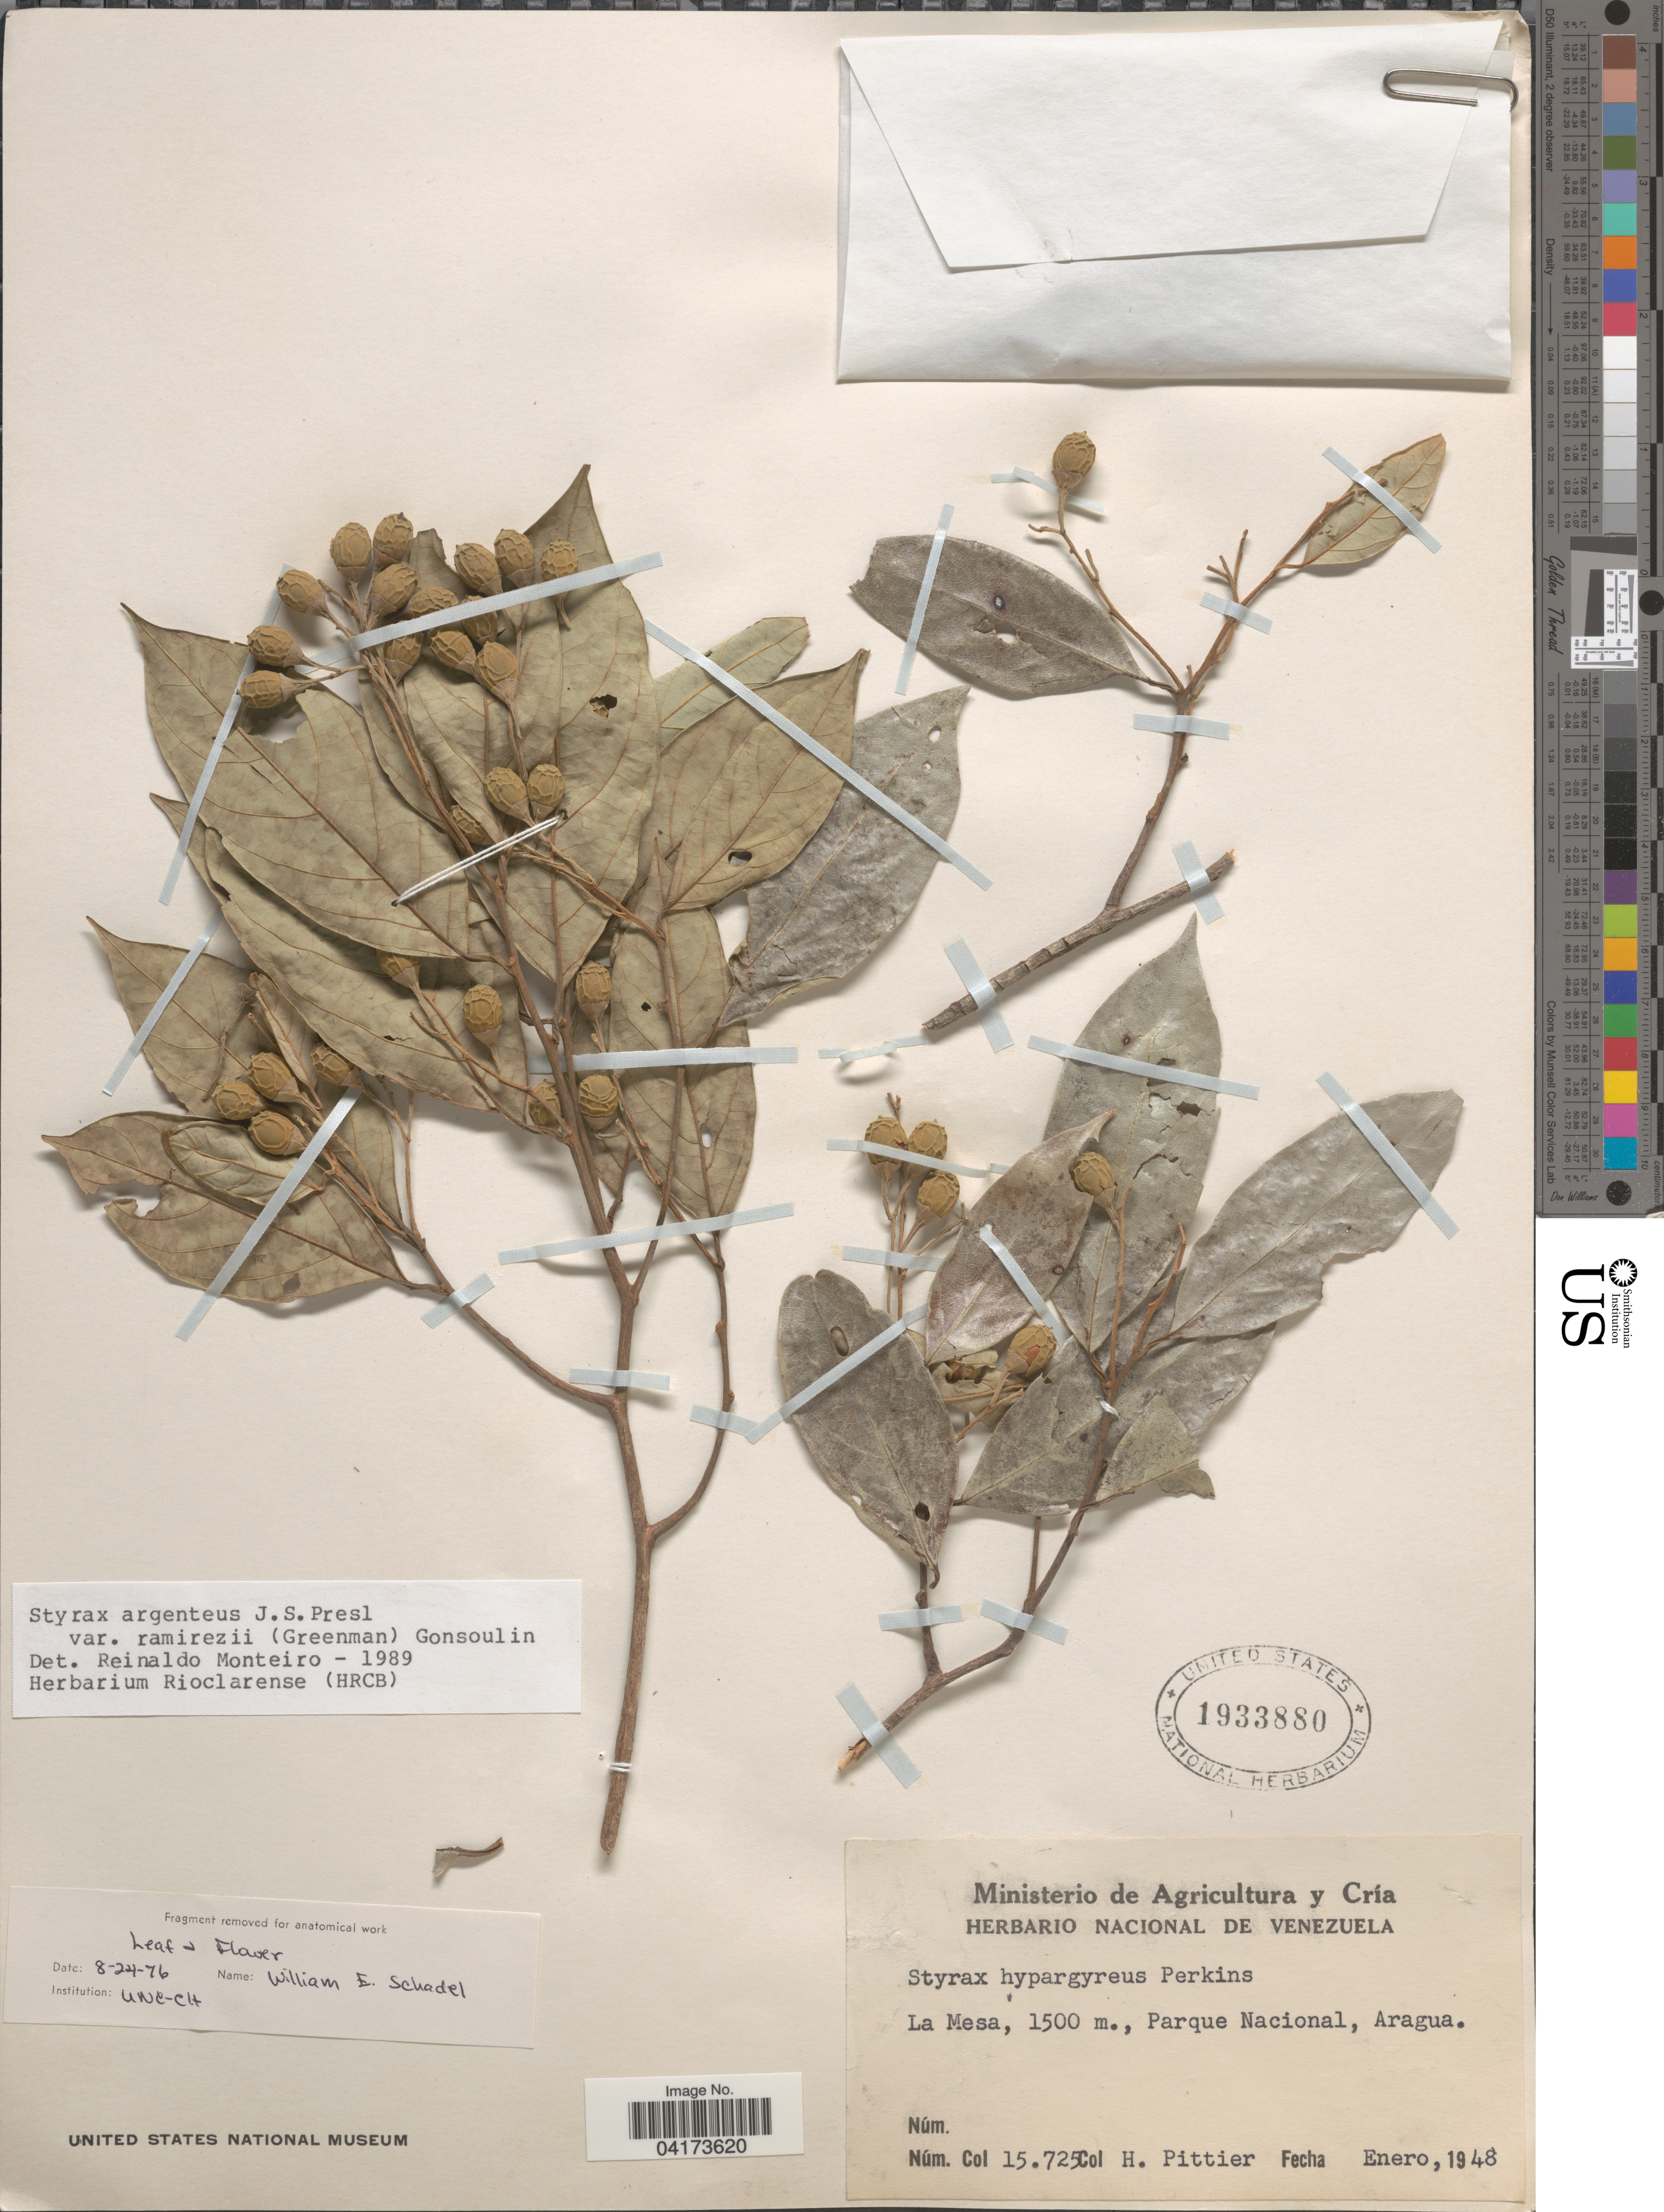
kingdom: Plantae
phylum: Tracheophyta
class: Magnoliopsida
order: Ericales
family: Styracaceae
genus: Styrax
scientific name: Styrax argenteus var. ramirezii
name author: (Greenm.) Gonsoulin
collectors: H. F. Pittier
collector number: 15725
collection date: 1948-01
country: Venezuela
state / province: Aragua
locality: La Mesa, Parque Nacional.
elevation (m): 1500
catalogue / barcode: US 1933880